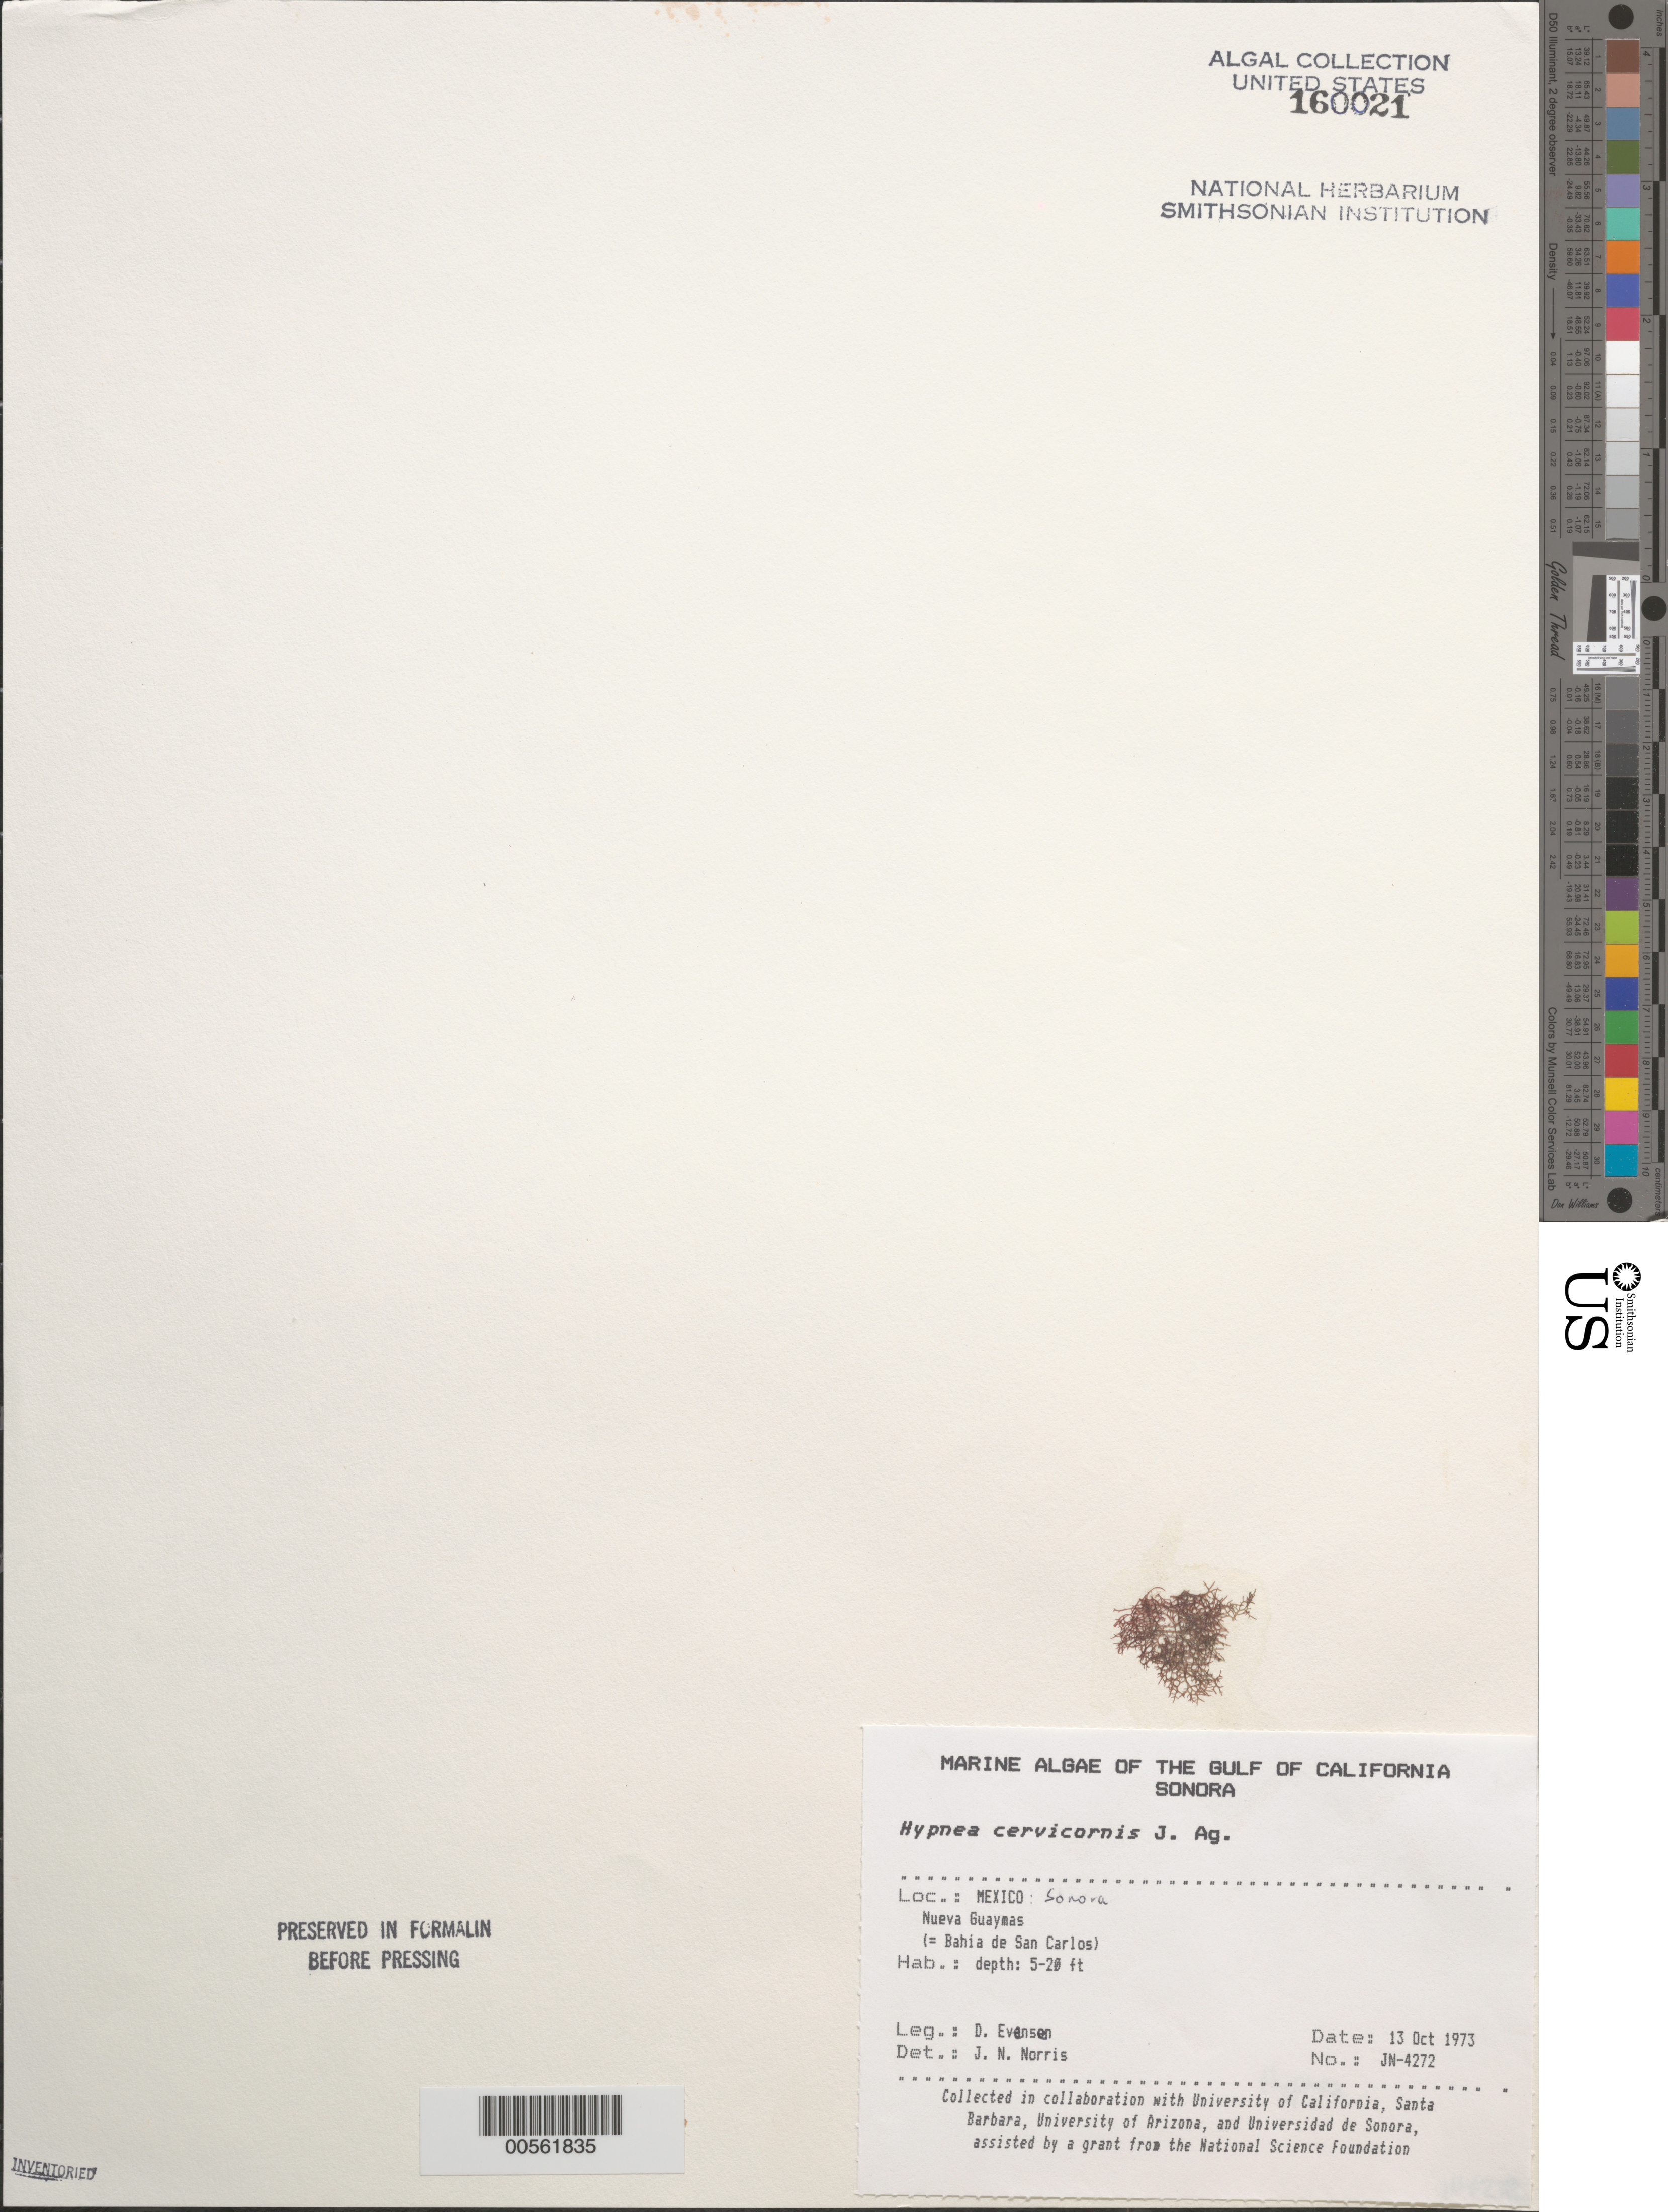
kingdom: Plantae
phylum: Rhodophyta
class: Florideophyceae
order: Gigartinales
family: Cystocloniaceae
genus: Hypnea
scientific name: Hypnea cervicornis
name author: J. Agardh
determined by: Norris, James N.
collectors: D. Evensen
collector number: JN-4272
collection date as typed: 13 Oct 1973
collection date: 1973-10-13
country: Mexico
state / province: Sonora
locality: Nueva Guaymas (Bahia de San Carlos)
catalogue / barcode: US 160021